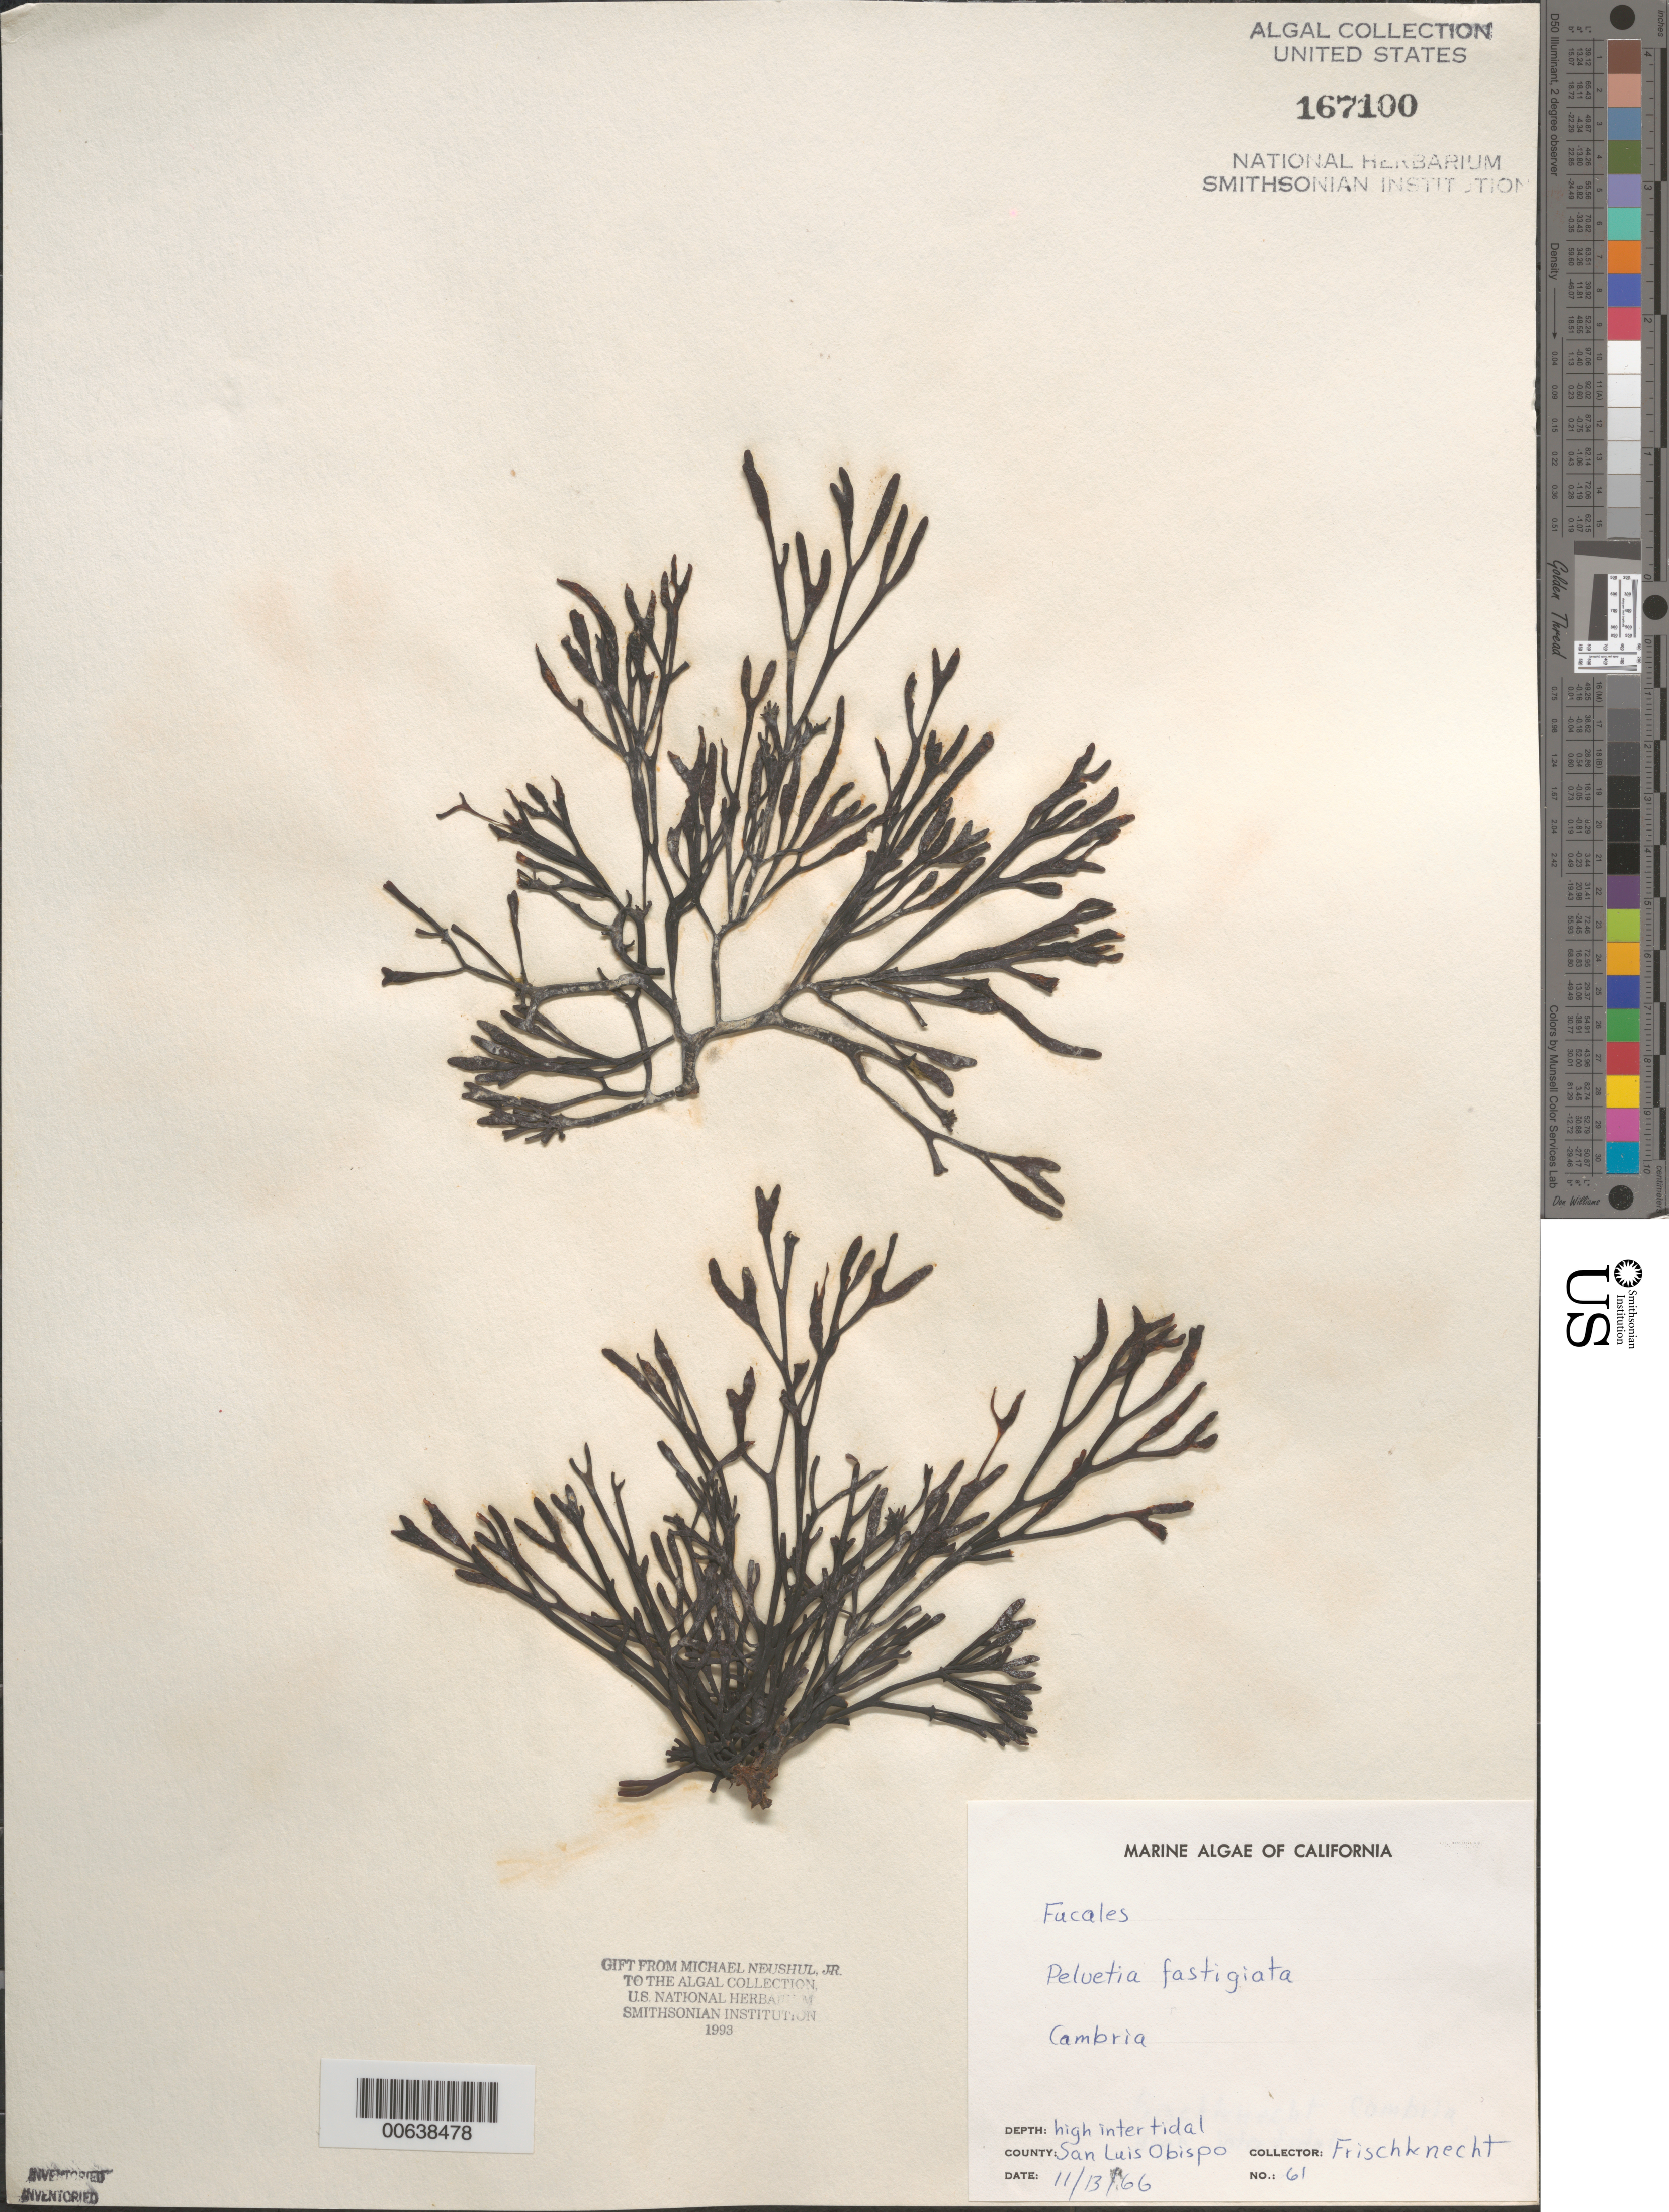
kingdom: Chromista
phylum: Ochrophyta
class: Phaeophyceae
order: Fucales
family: Fucaceae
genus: Silvetia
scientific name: Silvetia compressa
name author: (J. Agardh) E.A. Serrão et al.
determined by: Algae name updating Project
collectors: -. Frischknecht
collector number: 61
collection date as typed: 13 Nov 1966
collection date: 1966-11-13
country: United States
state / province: California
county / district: San Luis Obispo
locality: Cambria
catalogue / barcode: US 167100